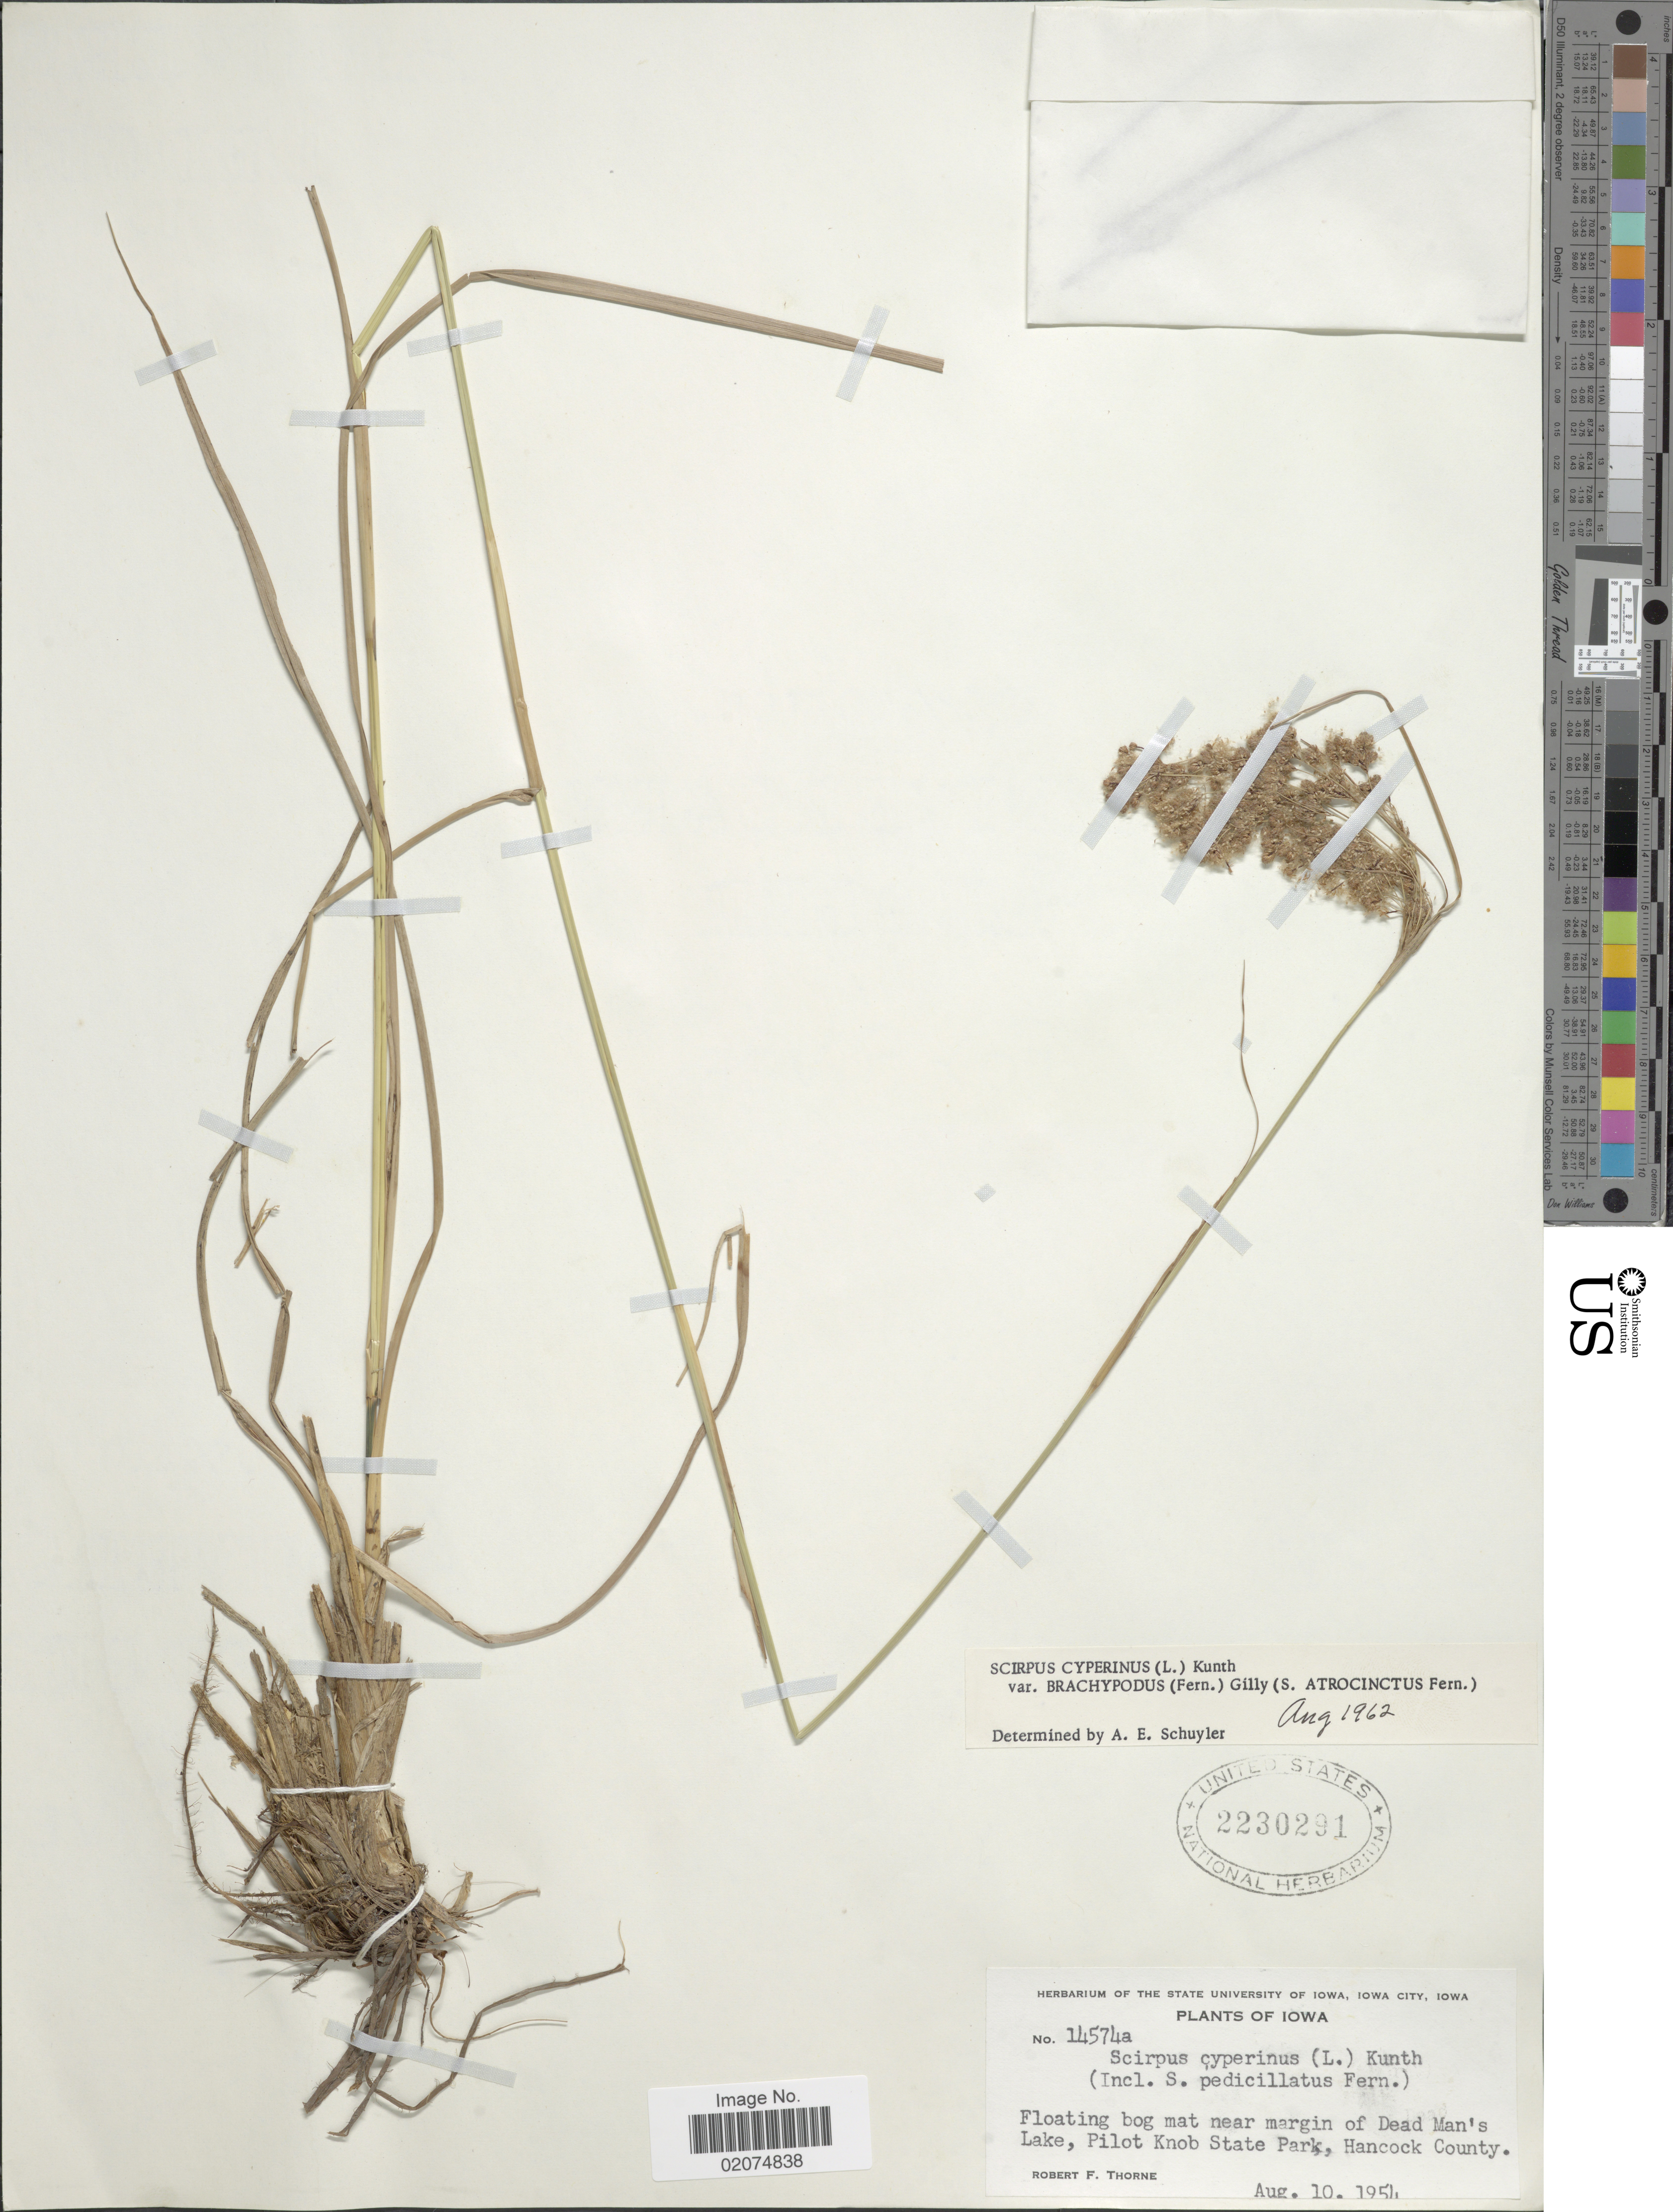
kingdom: Plantae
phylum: Tracheophyta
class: Liliopsida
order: Poales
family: Cyperaceae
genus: Scirpus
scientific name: Scirpus atrocinctus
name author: Fernald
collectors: R. F. Thorne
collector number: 14574a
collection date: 1954-08-10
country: United States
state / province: Iowa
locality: Near margin of Dead Man's Lake, Pilot Knob State Park, Hancock County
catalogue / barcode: US 2230291